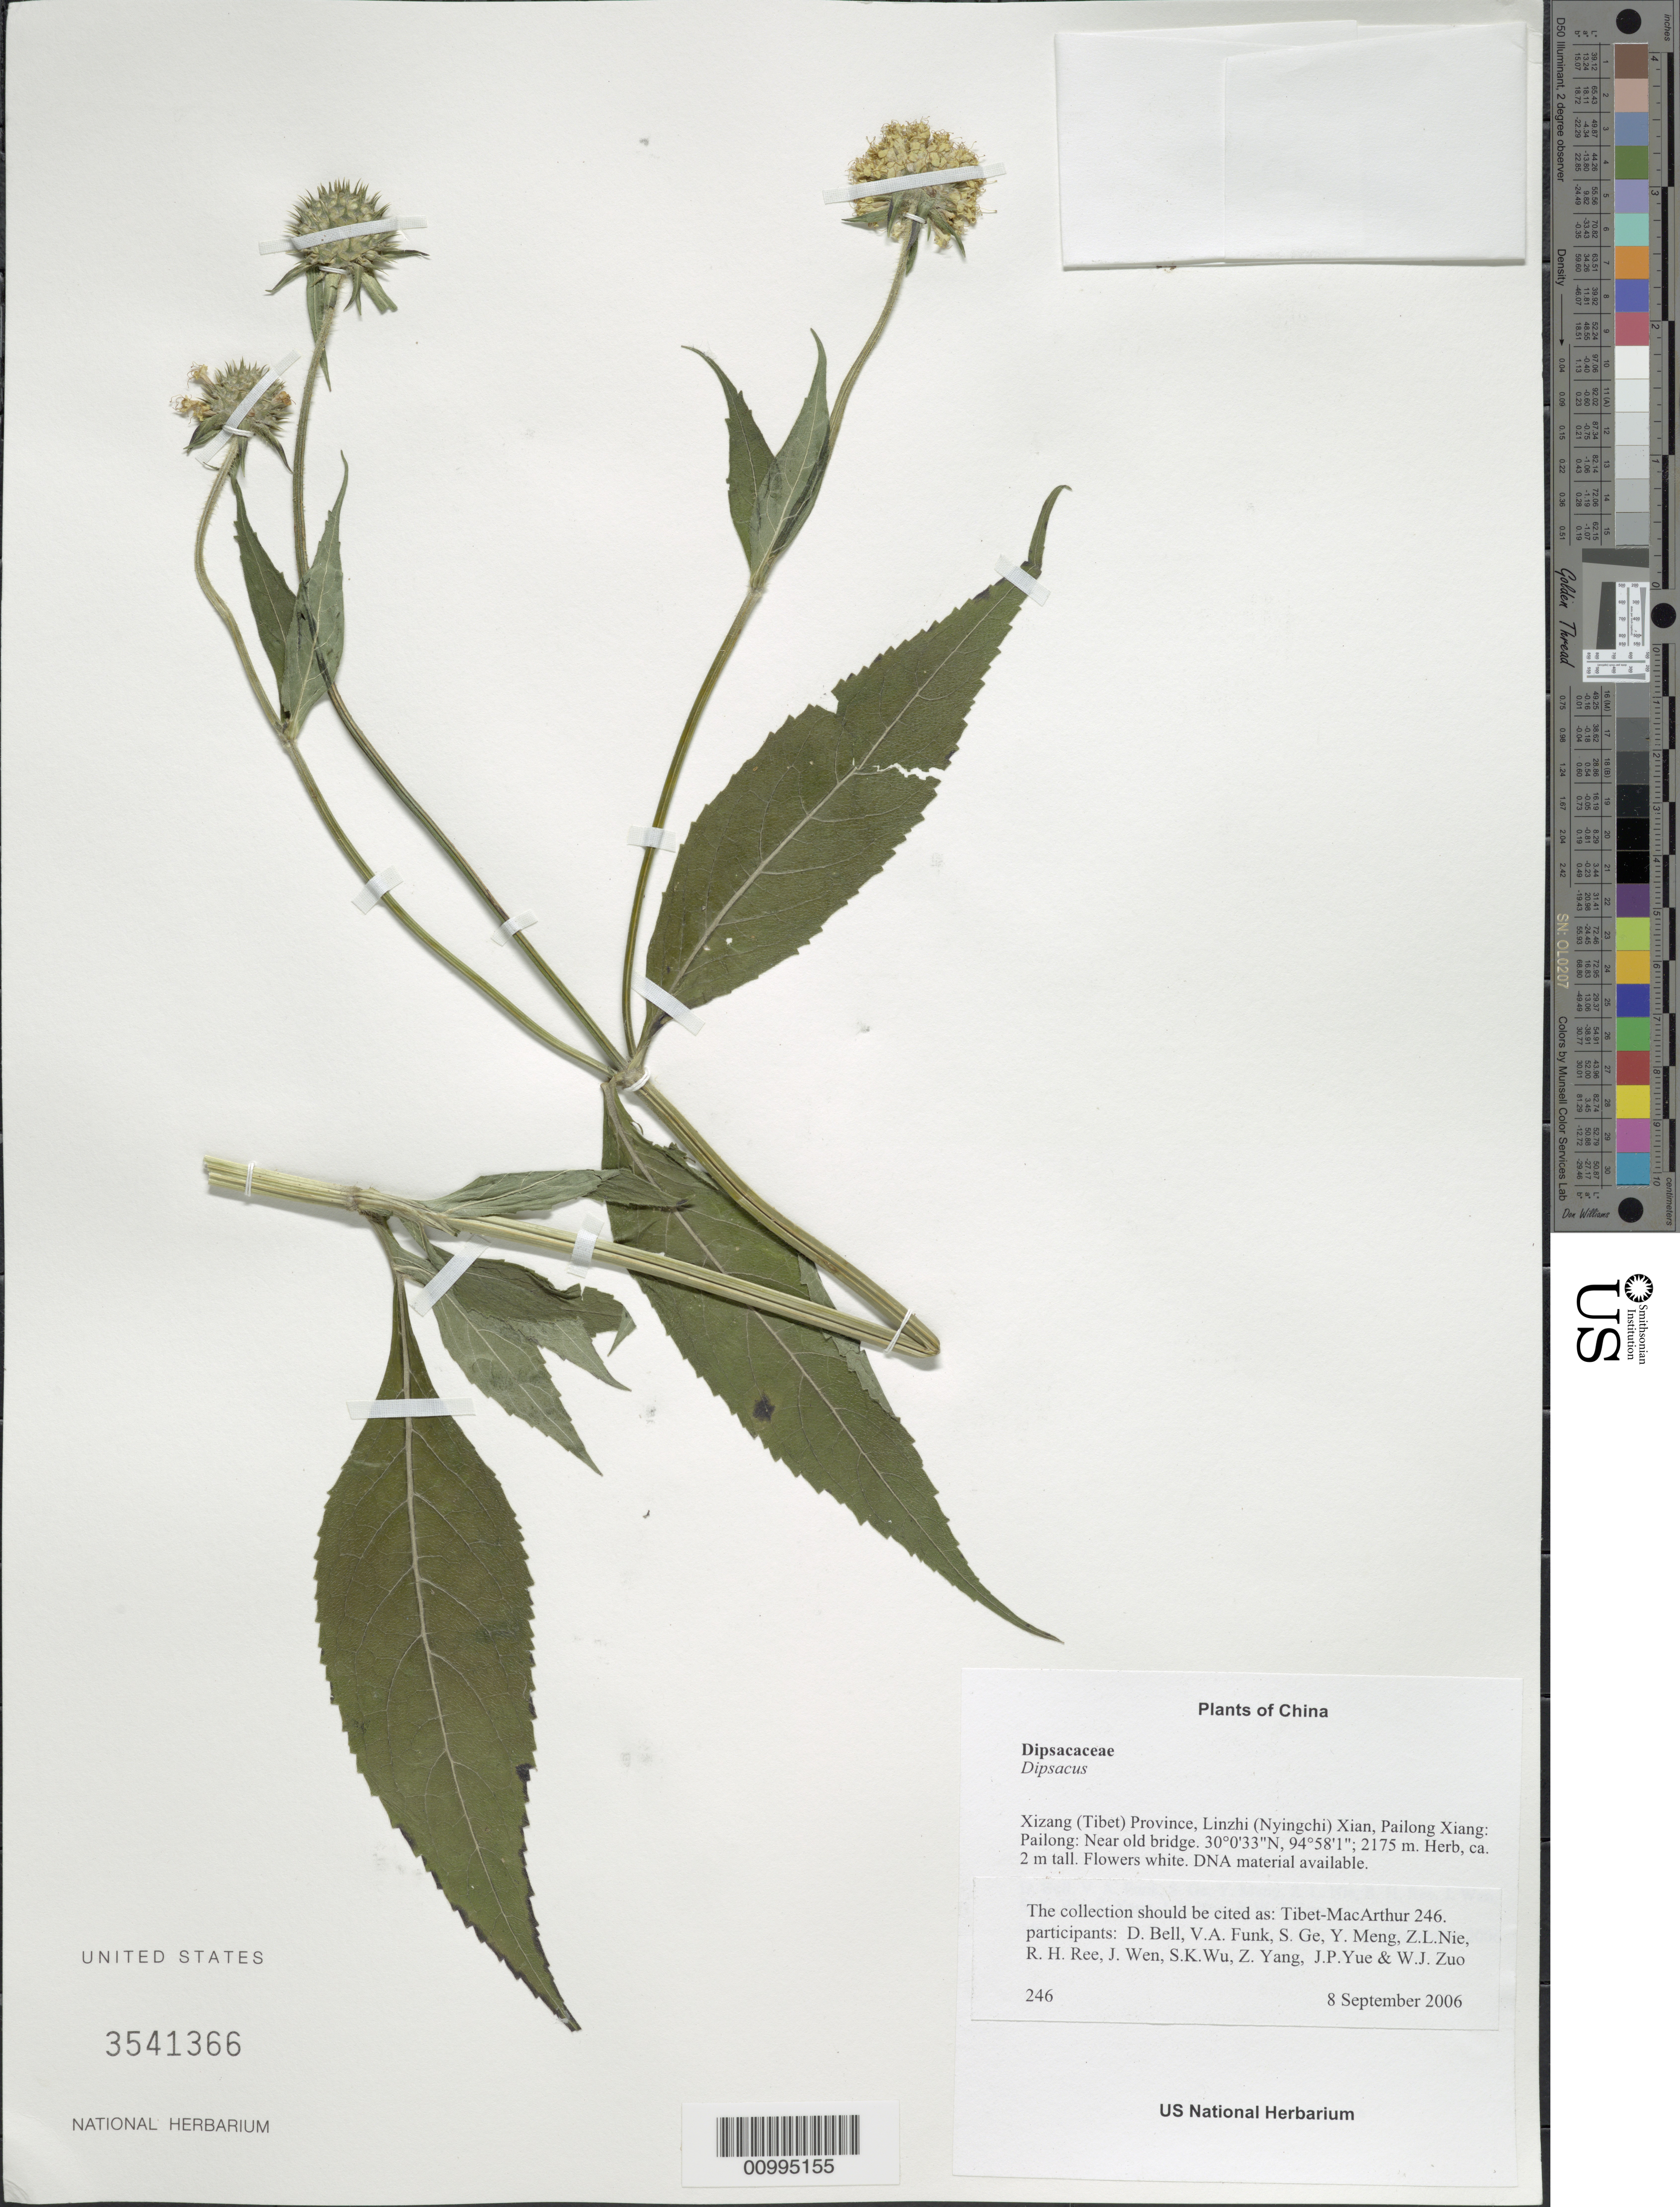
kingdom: Plantae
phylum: Tracheophyta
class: Magnoliopsida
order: Dipsacales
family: Caprifoliaceae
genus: Dipsacus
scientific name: Dipsacus sp.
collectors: Tibet-MacArthur, D. A. Bell, V. Funk, S. Ge, Y. Meng, Z. Nie, R. Ree, J. Wen, S. K. Wu, Z. Yang, J. Yue & W. Zuo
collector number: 246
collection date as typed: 08 Sep 2006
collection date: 2006-09-08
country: China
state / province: Xizang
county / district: Linzhi (Nyingchi) Xian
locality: Pailong Xiang: Pailong. Near old bridge.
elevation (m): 2175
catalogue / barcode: US 3541366